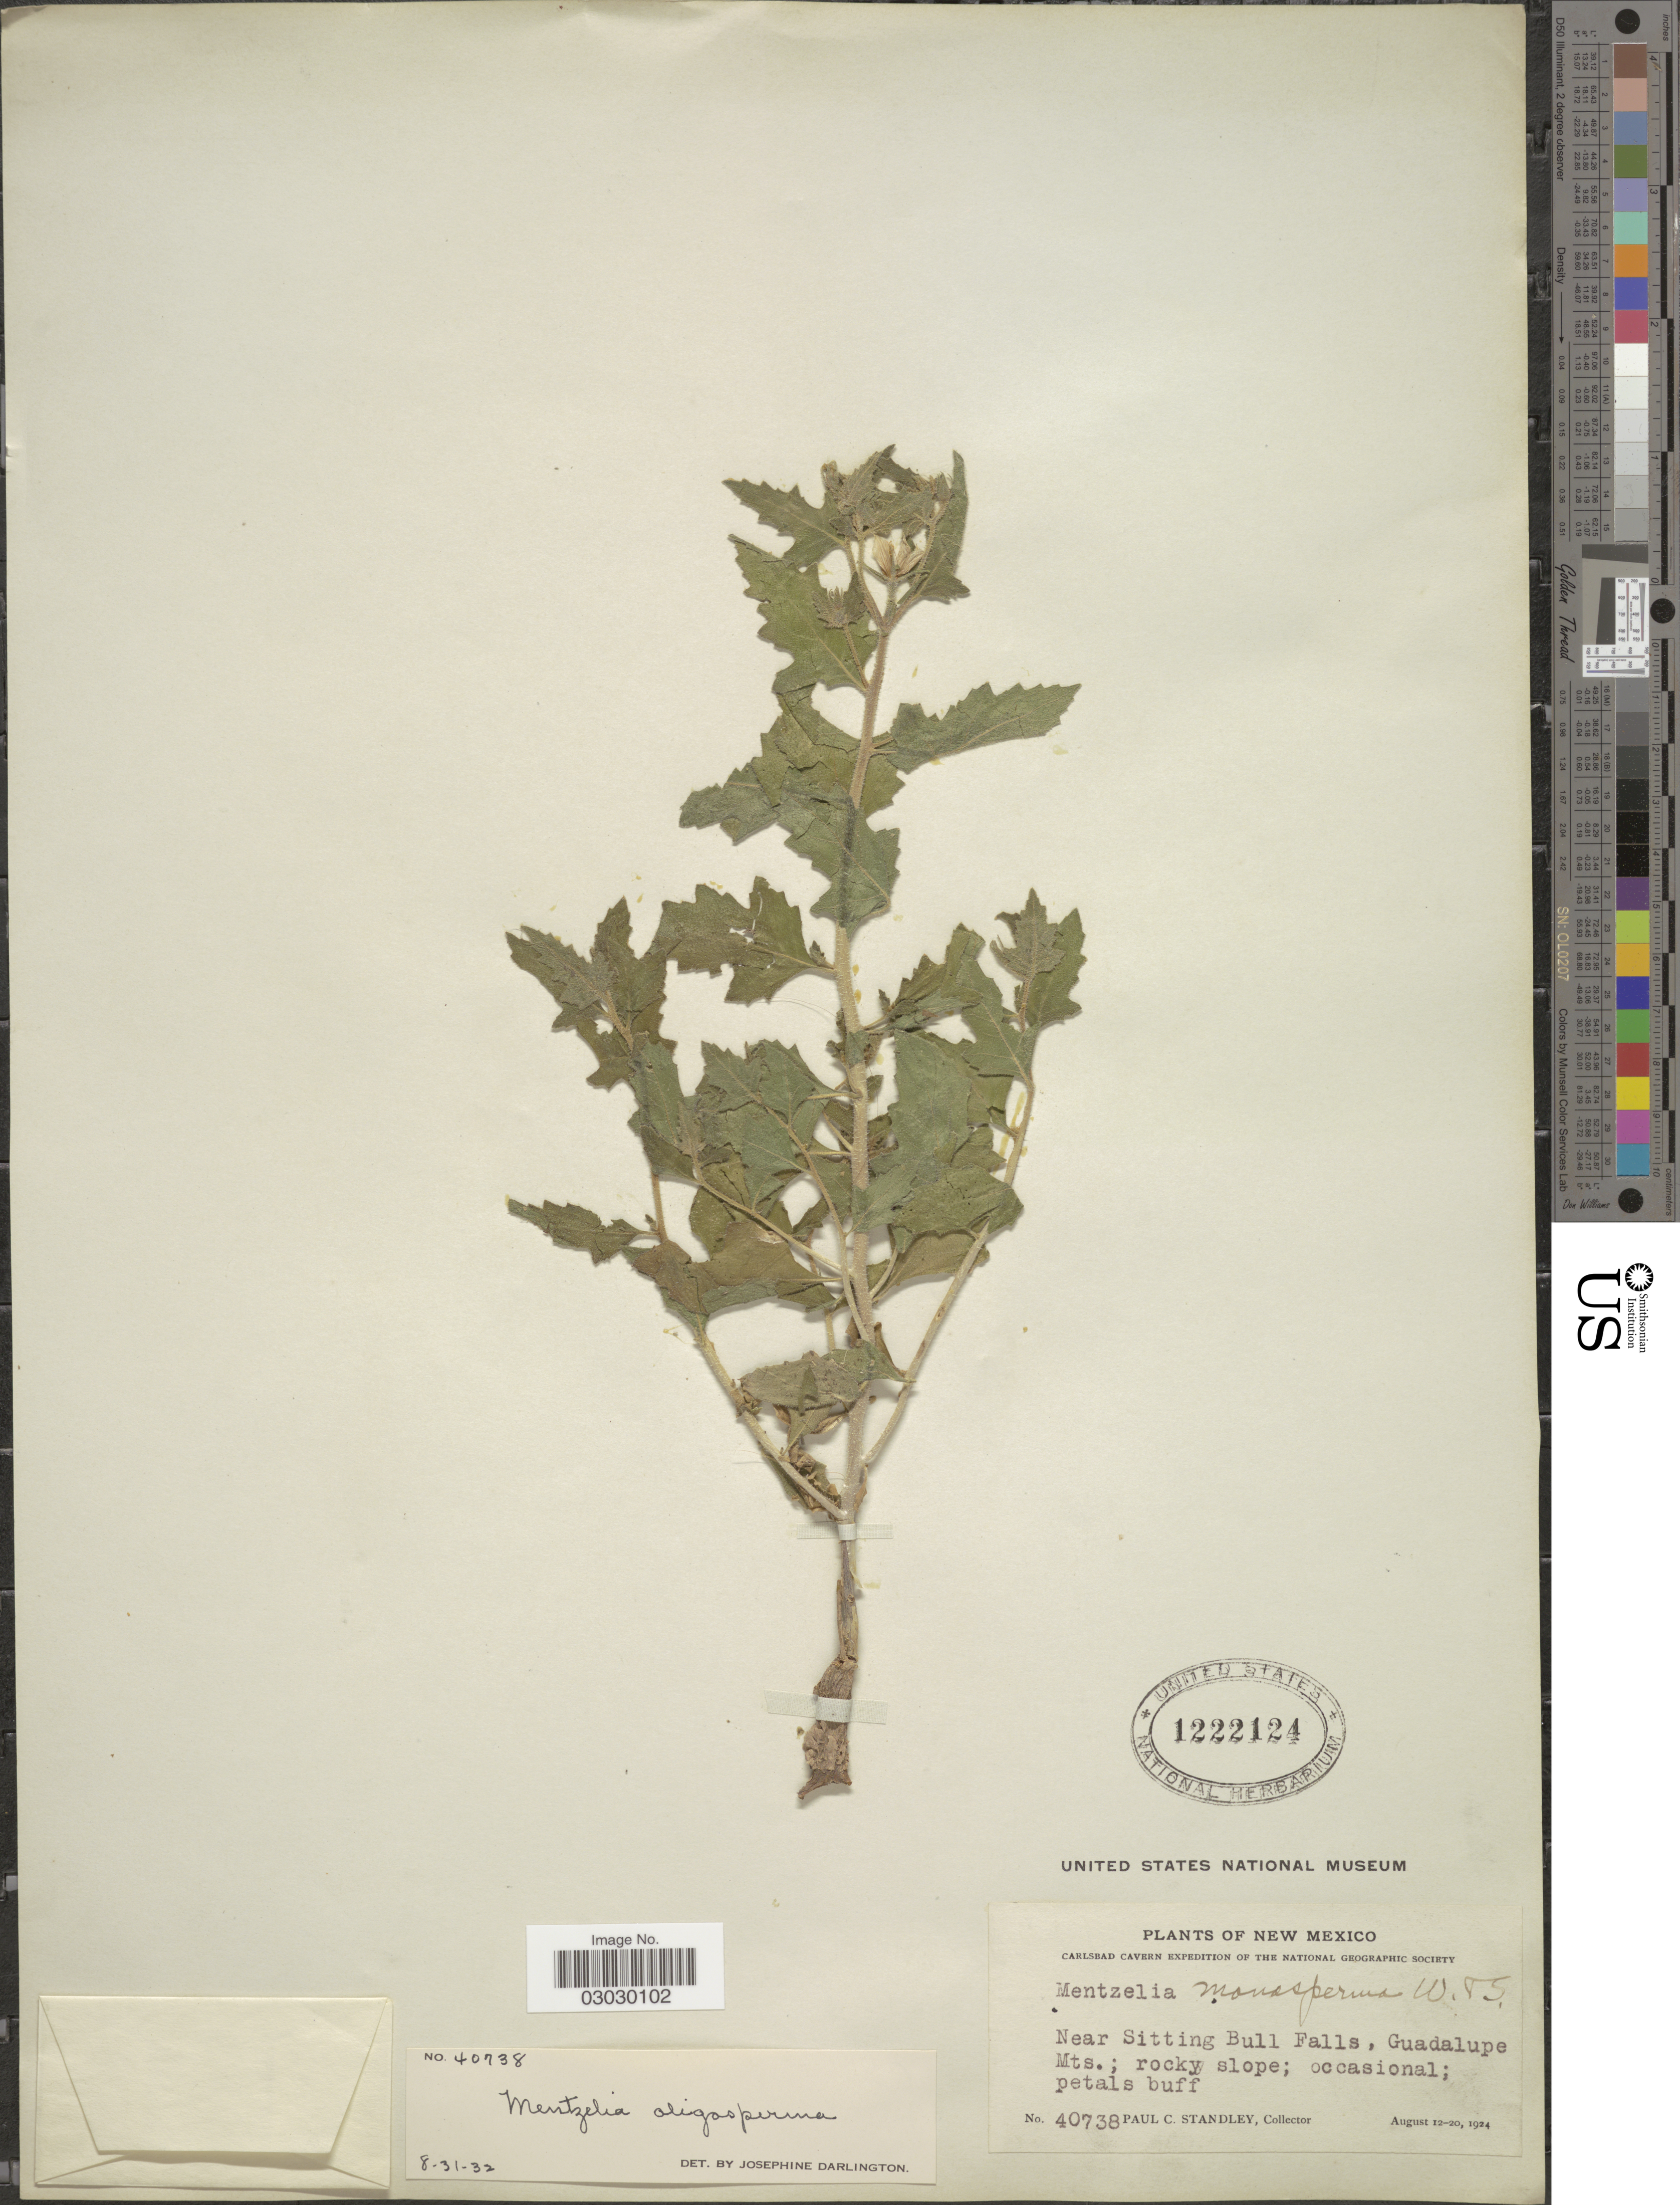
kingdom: Plantae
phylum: Tracheophyta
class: Magnoliopsida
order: Cornales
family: Loasaceae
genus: Mentzelia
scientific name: Mentzelia oligosperma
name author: Nutt. ex Sims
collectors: P. C. Standley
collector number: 40738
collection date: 1924-08-12/1924-08-20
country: United States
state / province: New Mexico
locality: Near Sitting Bull Falls, Guadalupe Mts.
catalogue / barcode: US 1222124